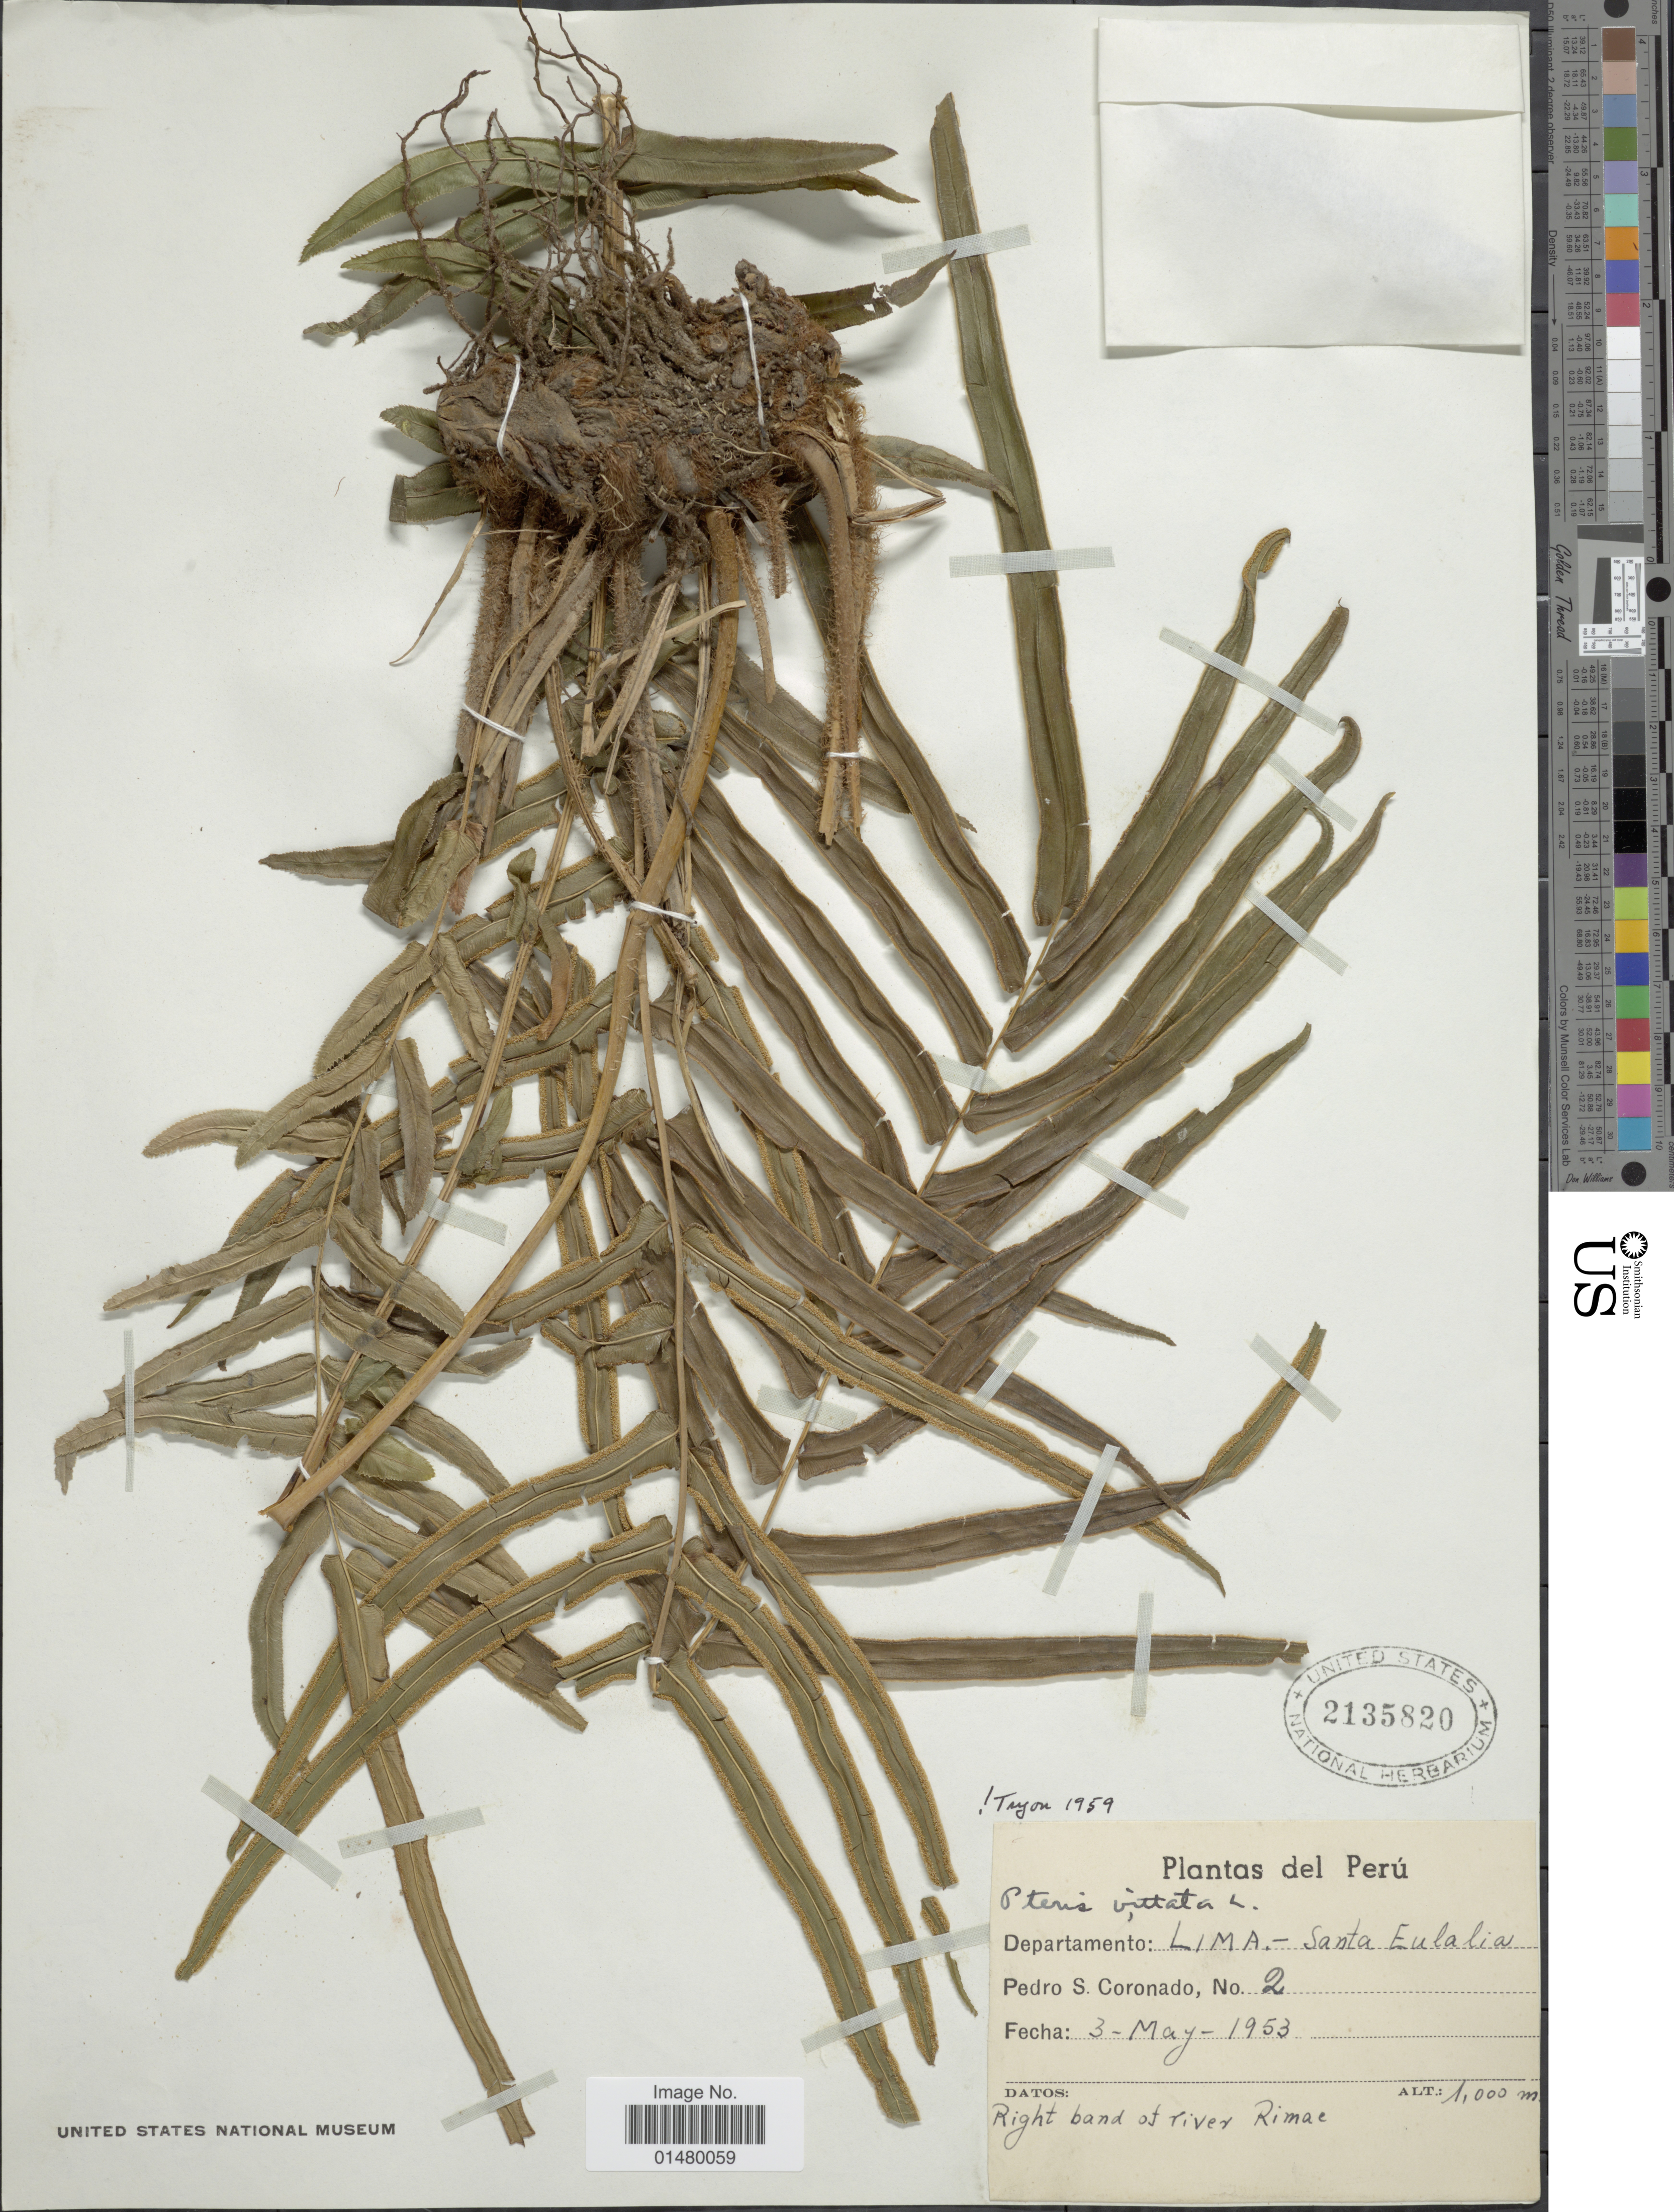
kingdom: Plantae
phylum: Tracheophyta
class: Polypodiopsida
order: Polypodiales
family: Pteridaceae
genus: Pteris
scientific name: Pteris vittata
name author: L.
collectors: P. Coronado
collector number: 2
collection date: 1953-05-03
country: Peru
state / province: Lima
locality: Departamento: Lima.- Santa Eulalia. Right band of river Rimae.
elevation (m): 1000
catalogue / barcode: US 2135820